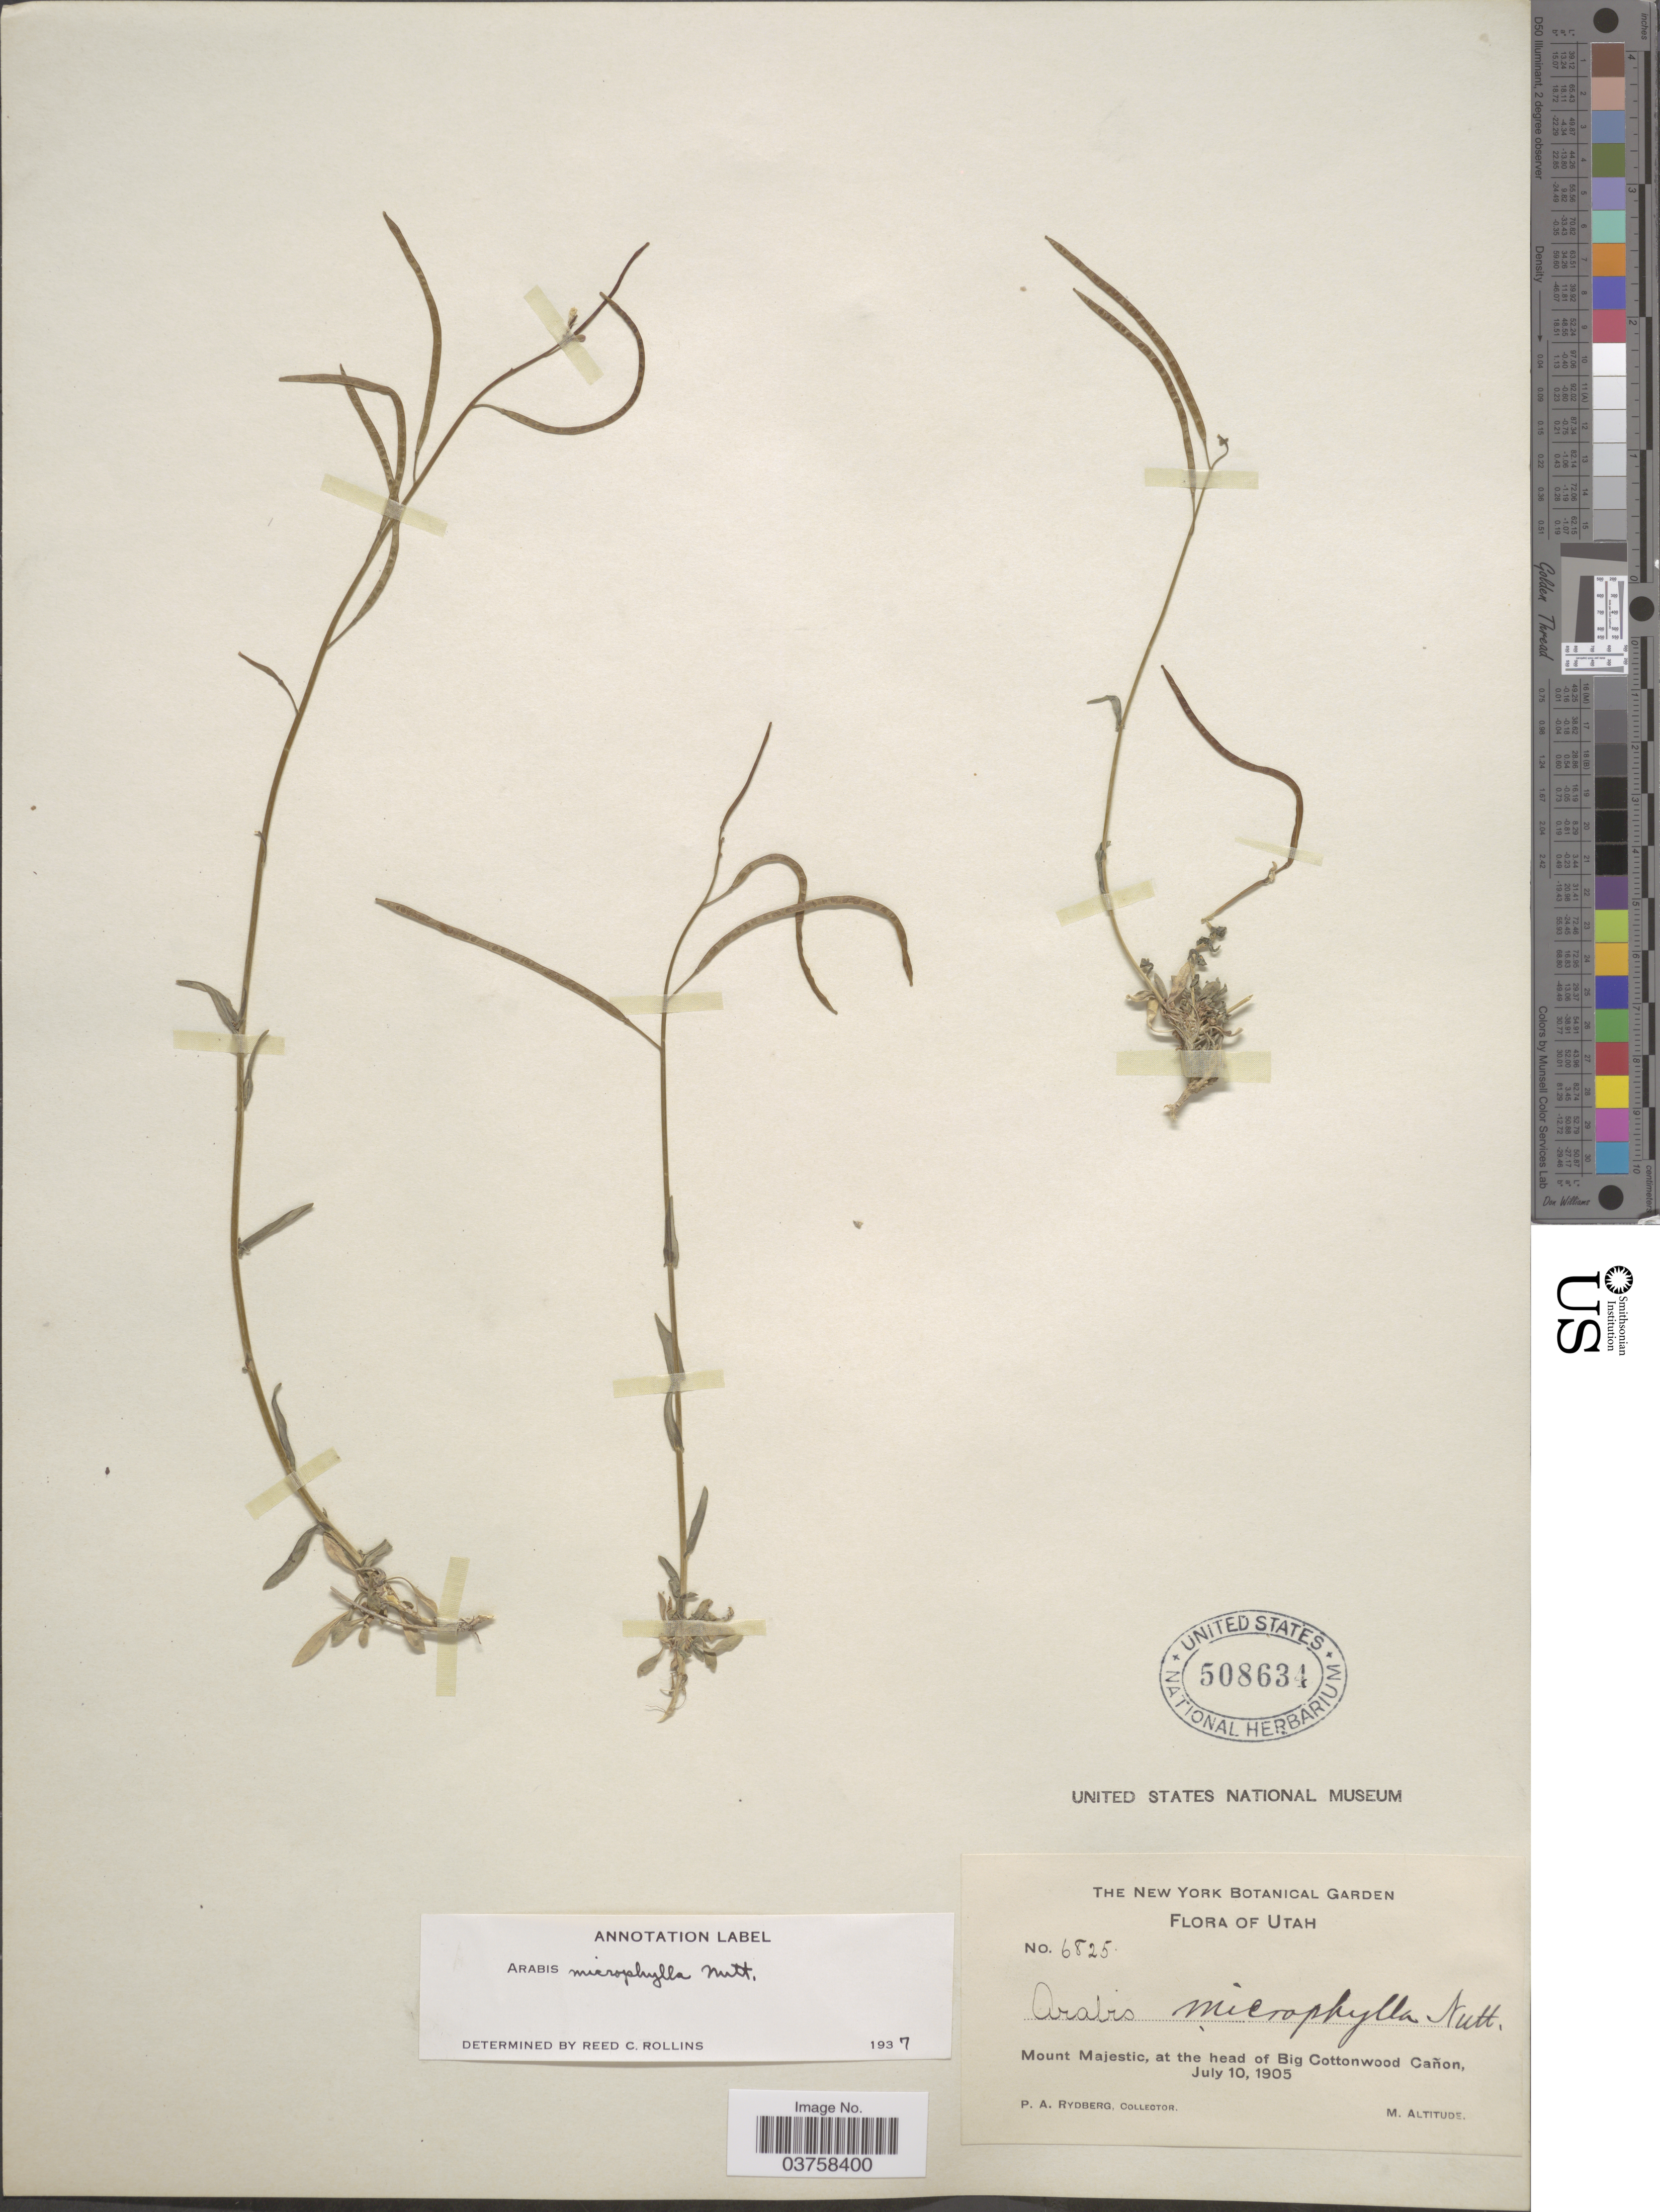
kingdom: Plantae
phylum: Tracheophyta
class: Magnoliopsida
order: Brassicales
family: Brassicaceae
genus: Arabis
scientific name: Arabis microphylla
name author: Nutt.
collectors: P. A. Rydberg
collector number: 6825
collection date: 1905-07-10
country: United States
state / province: Utah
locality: Mount Majestic, at the head of Big Cottonwood Cañon.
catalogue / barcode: US 508634